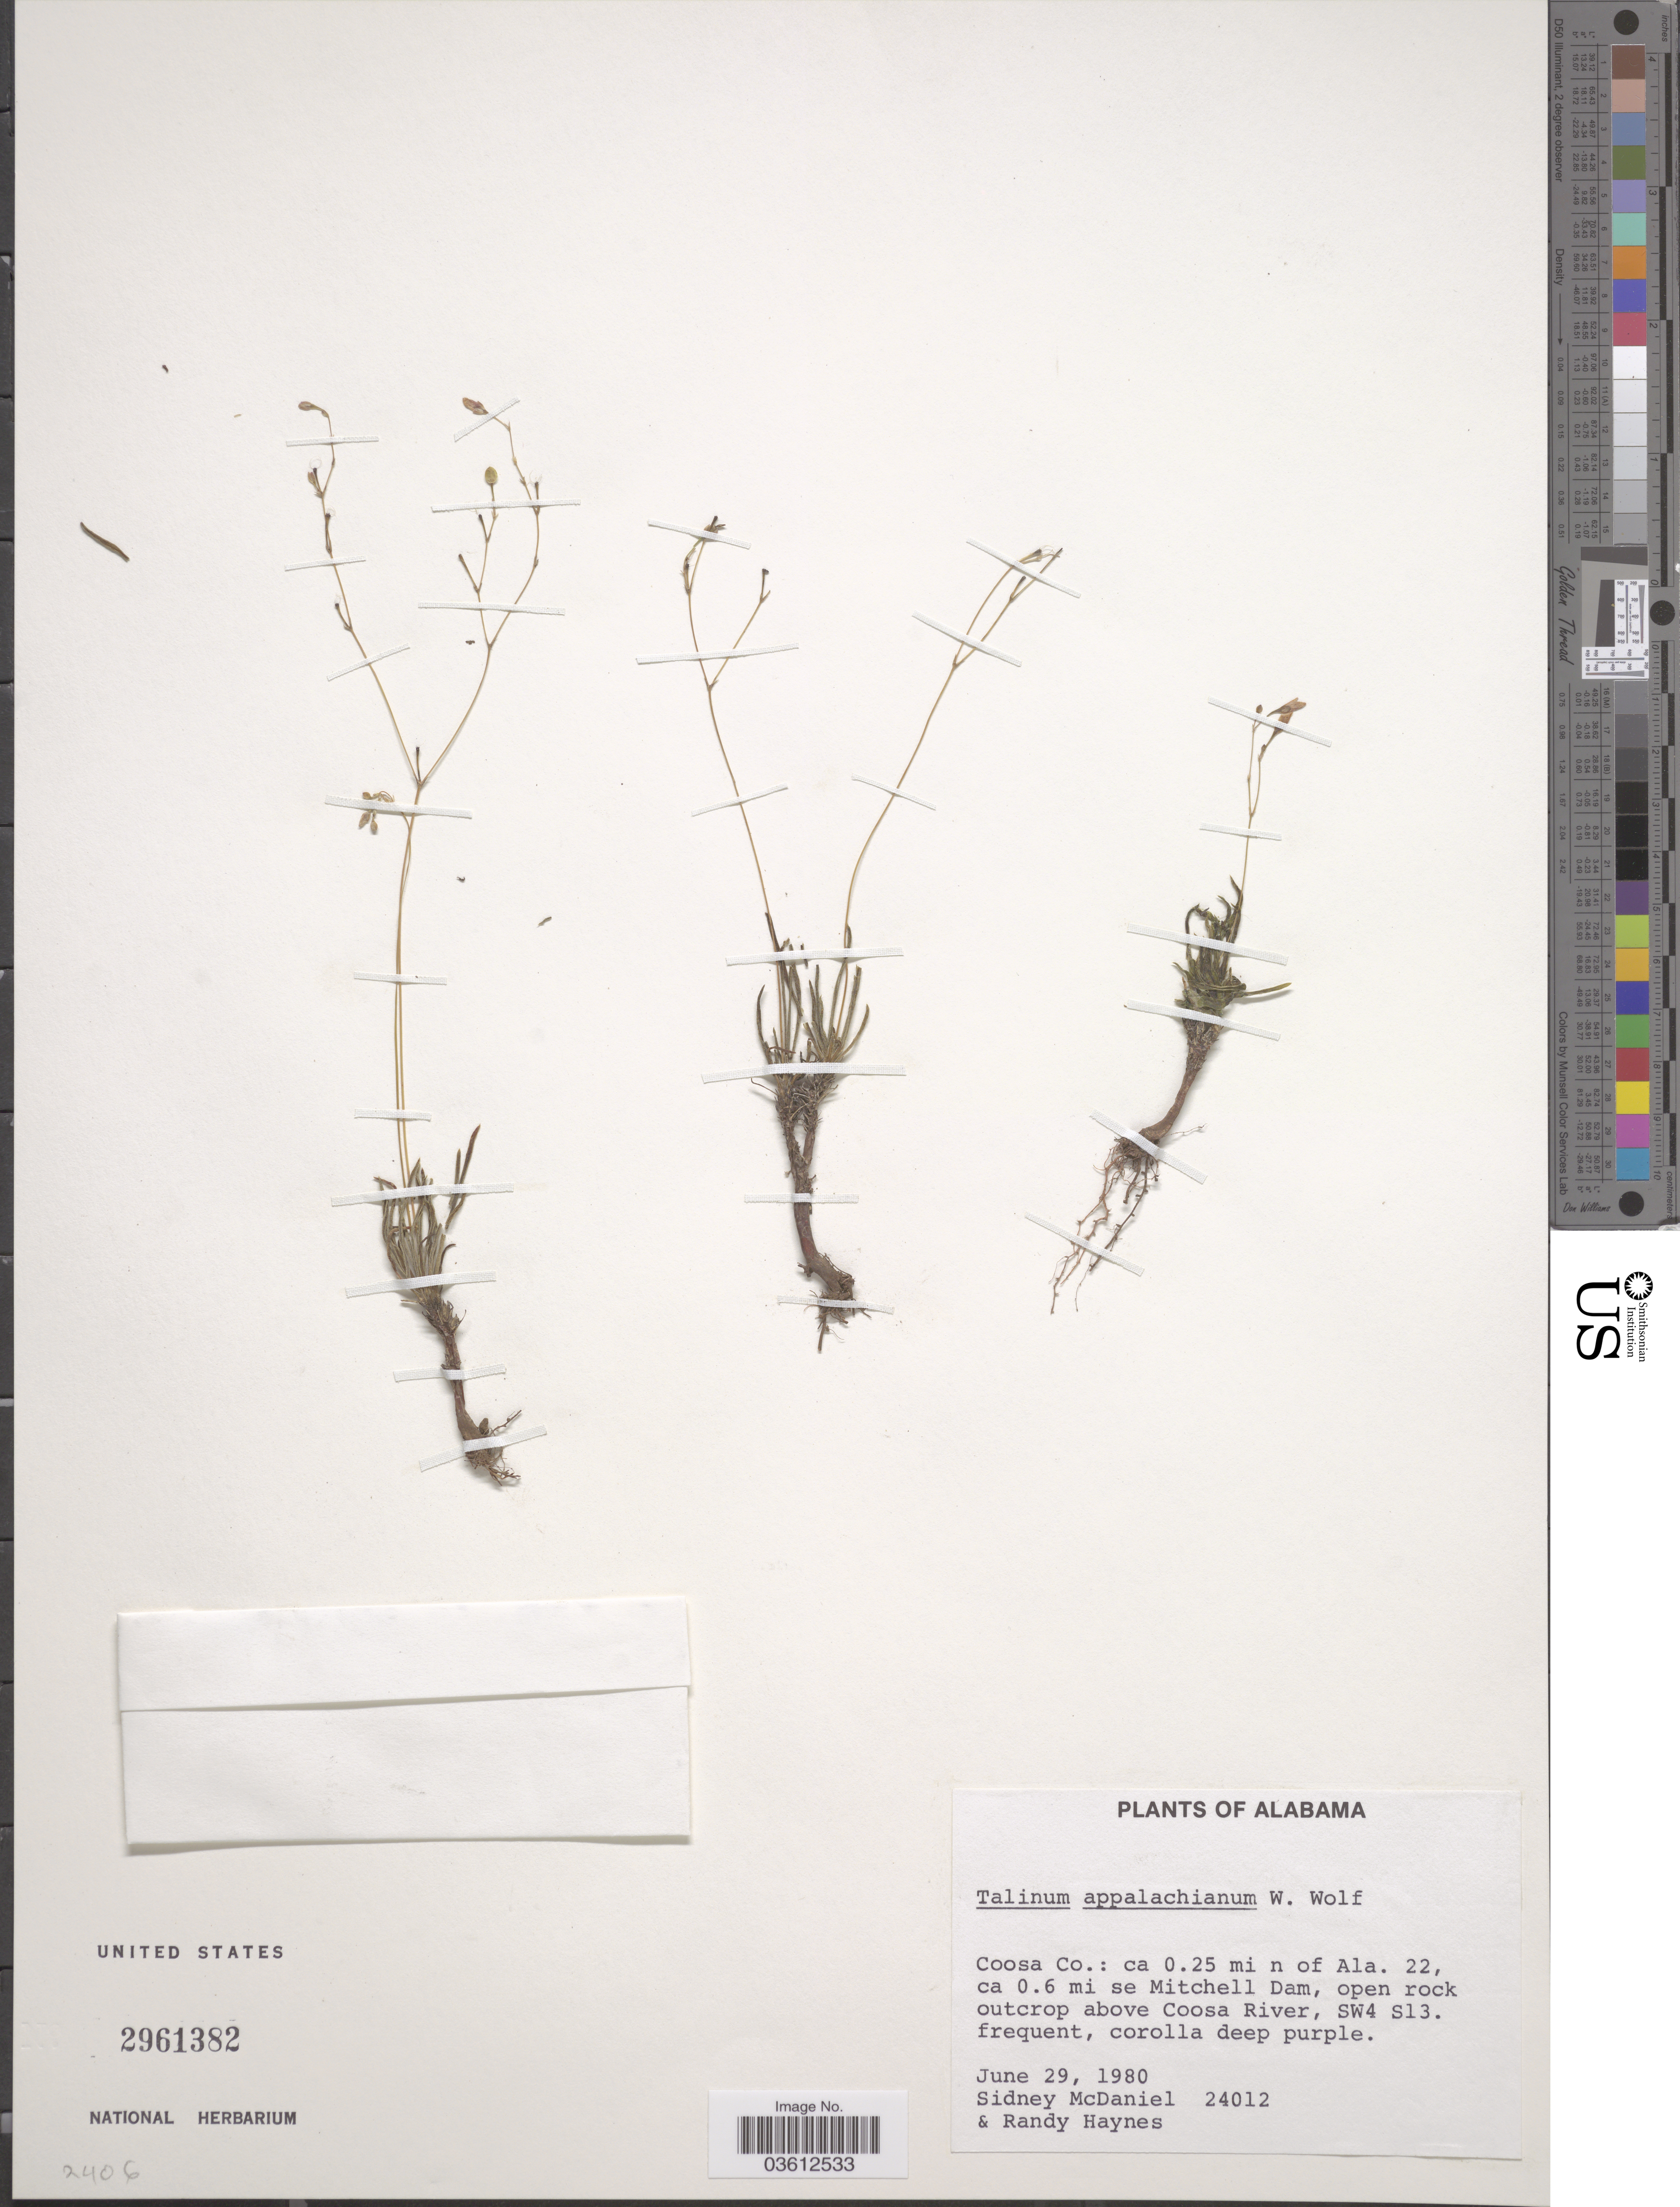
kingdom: Plantae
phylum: Tracheophyta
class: Magnoliopsida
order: Caryophyllales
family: Talinaceae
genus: Talinum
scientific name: Talinum appalachianum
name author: W. Wolf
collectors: S. McDaniel & R. Haynes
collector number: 24012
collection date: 1980-06-29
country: United States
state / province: Alabama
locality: Coosa Co.: ca 0.25 mi n of Ala.22, ca 0.6 mi se Mitchell Dam. Outcrop above Coosa River, SW4 S13.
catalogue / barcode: US 2961382